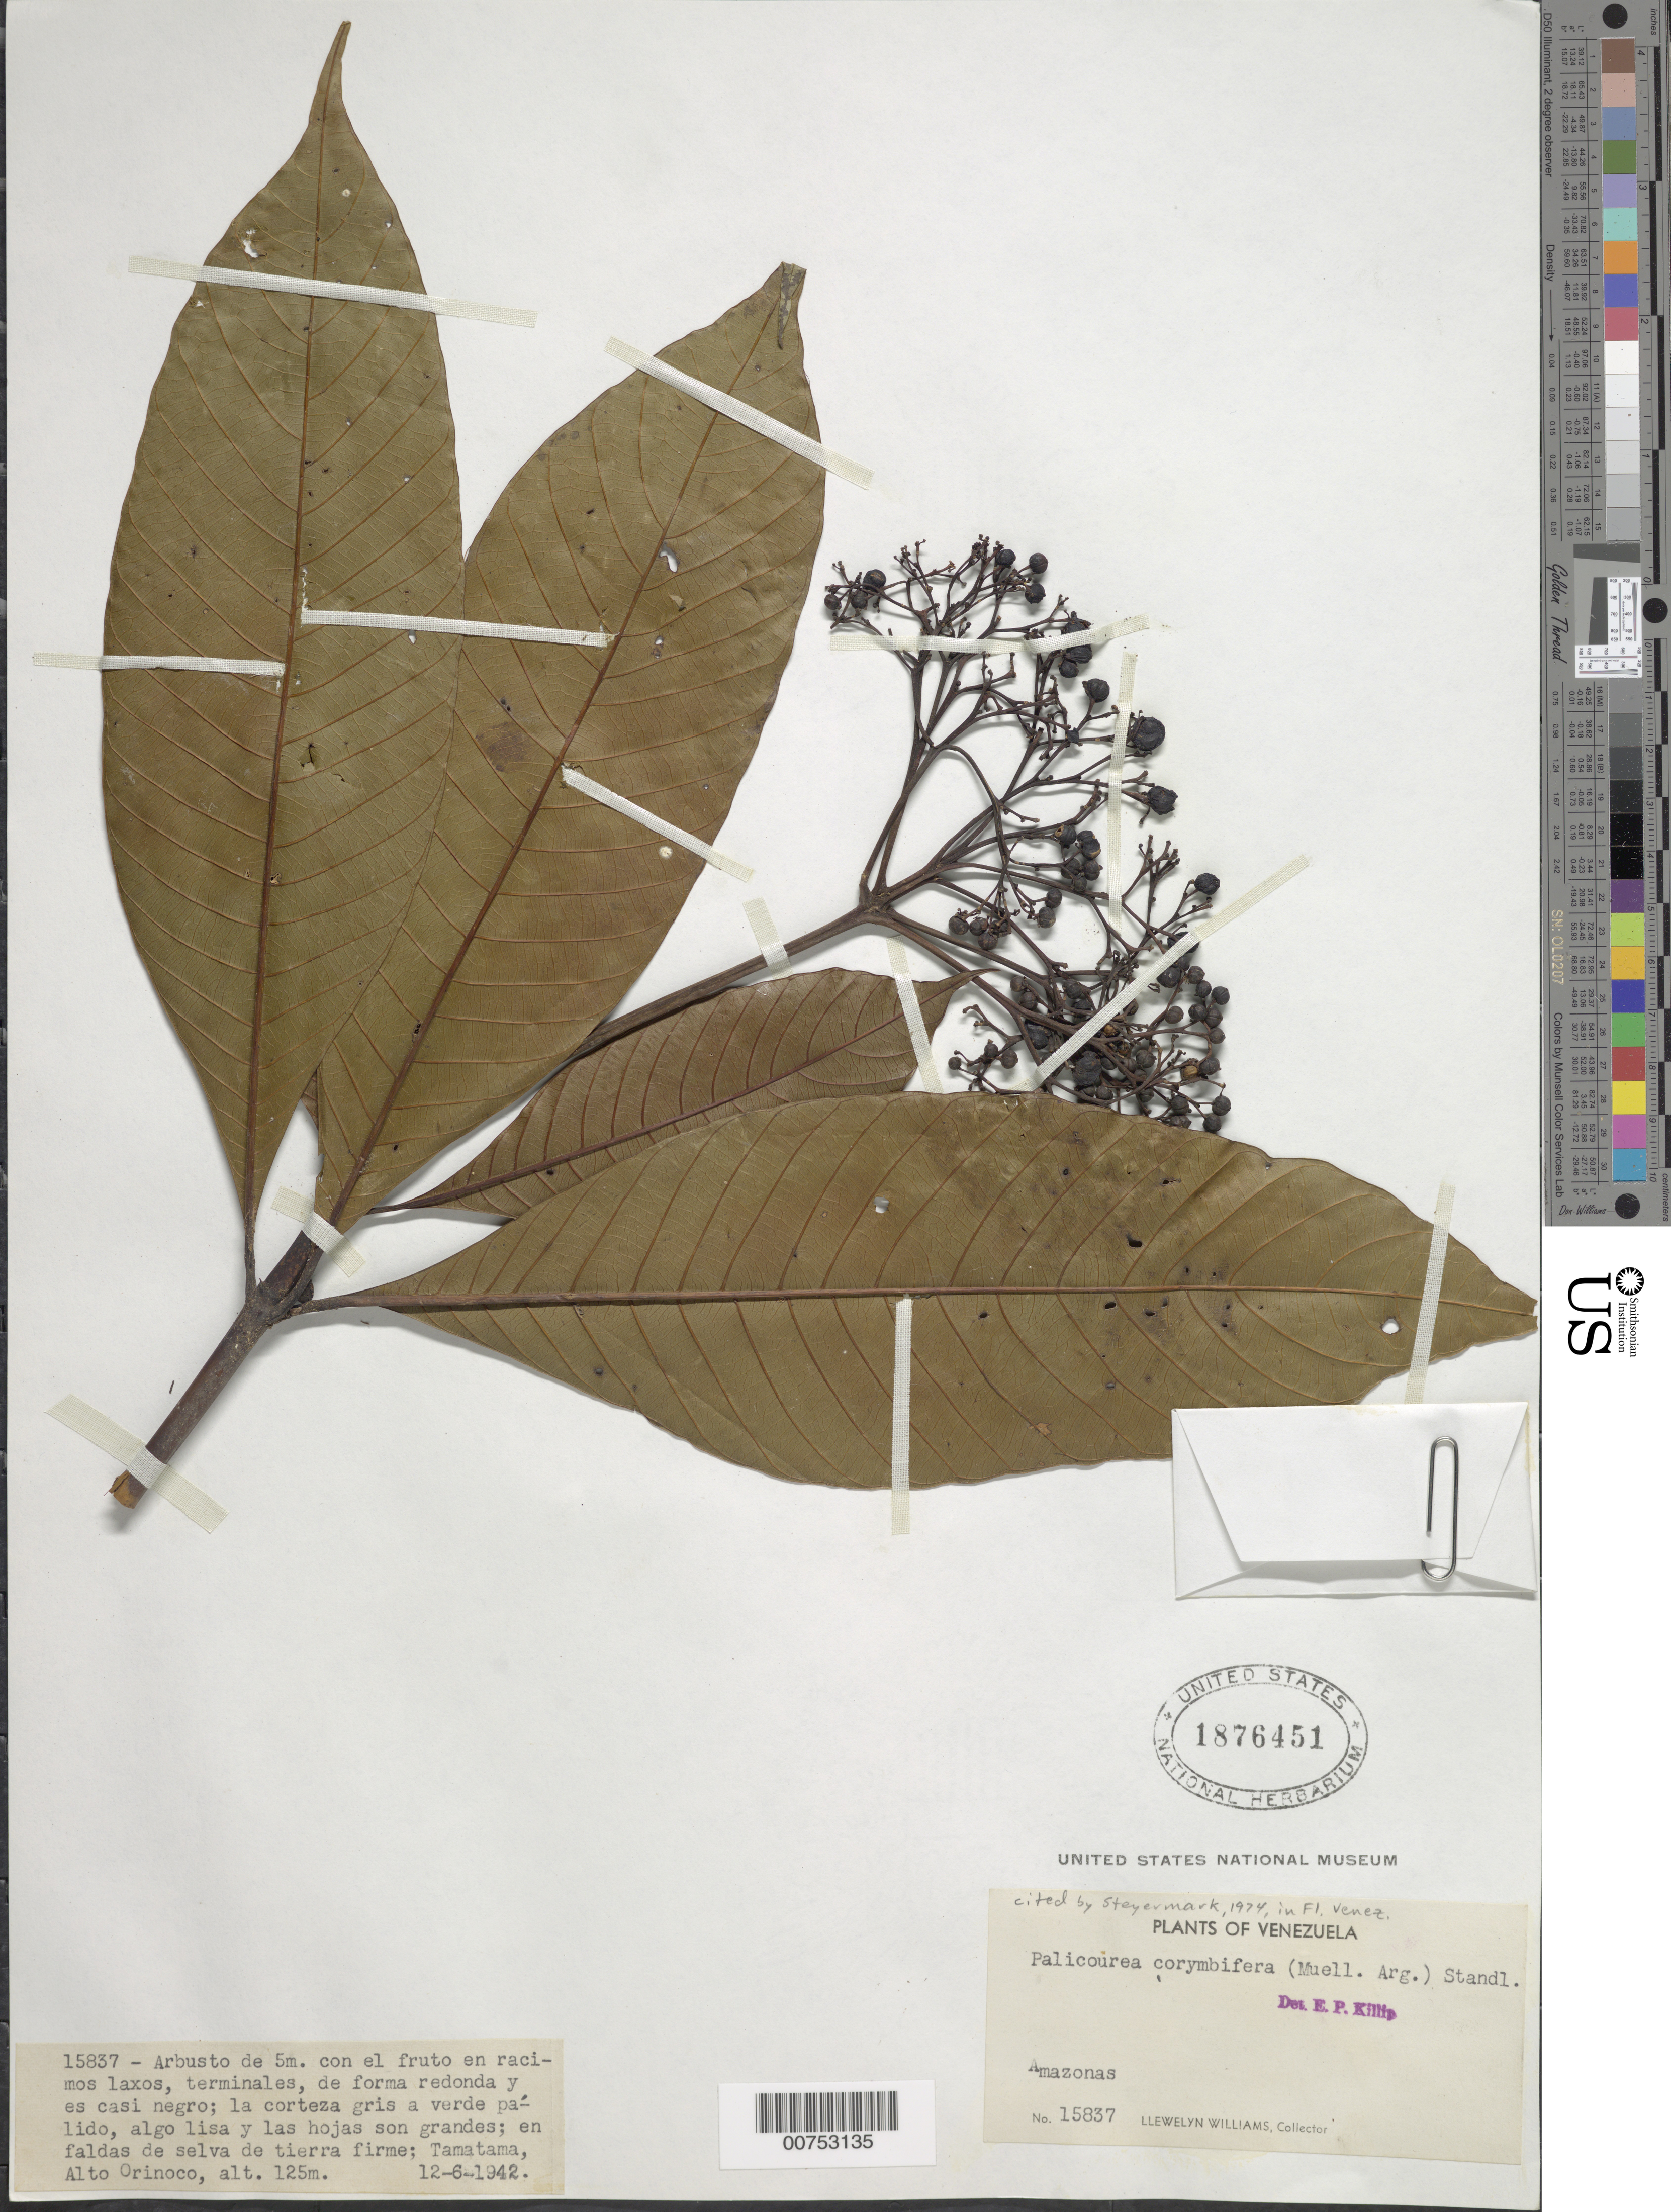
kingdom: Plantae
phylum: Tracheophyta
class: Magnoliopsida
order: Gentianales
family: Rubiaceae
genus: Palicourea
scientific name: Palicourea corymbifera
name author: (Müll. Arg.) Standl.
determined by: Killip, Ellsworth P.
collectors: Ll. Williams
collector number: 15837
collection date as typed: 12-Jun-42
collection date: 1942-06-12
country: Venezuela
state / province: Amazonas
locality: Tamatama, Alto Río Orinoco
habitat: Faldas de selva de tierra firme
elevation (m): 125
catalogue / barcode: US 1876451